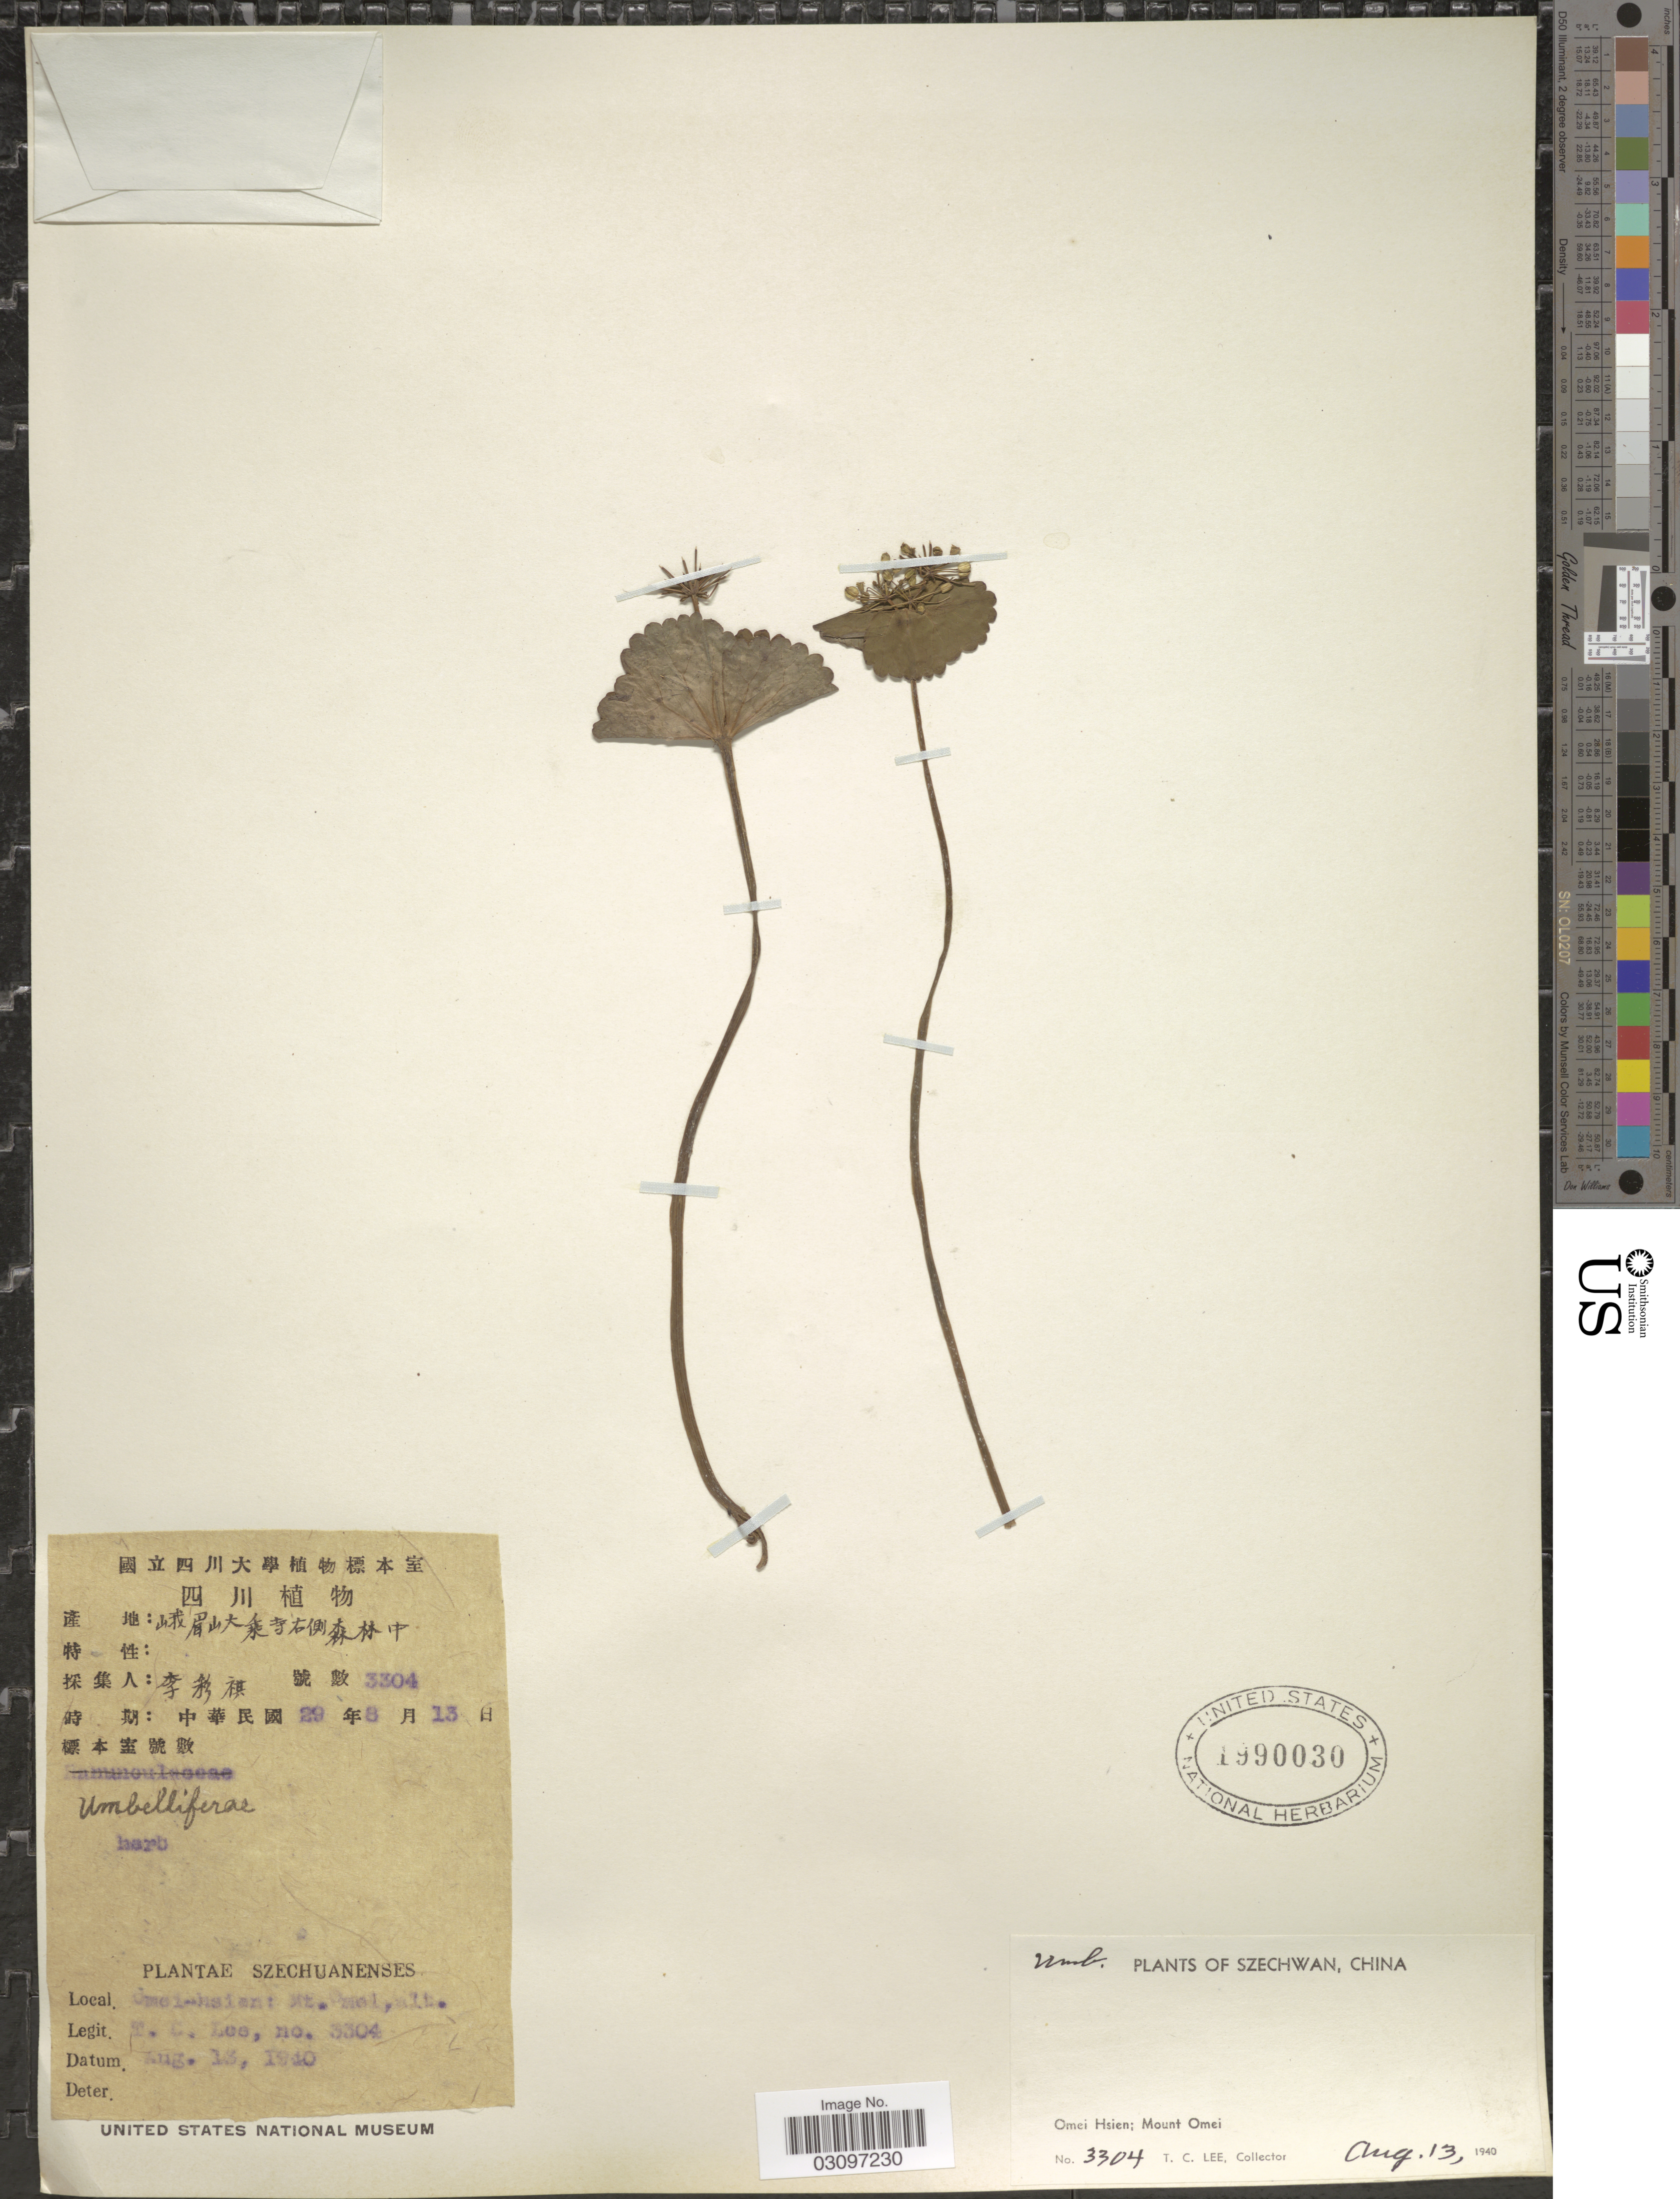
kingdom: Plantae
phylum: Tracheophyta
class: Magnoliopsida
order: Apiales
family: Apiaceae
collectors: T. Lee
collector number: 3304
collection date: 1940-08-13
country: China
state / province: Sichuan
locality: Szechwan. Omei Hsien: Mount Omei.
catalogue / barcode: US 1990030